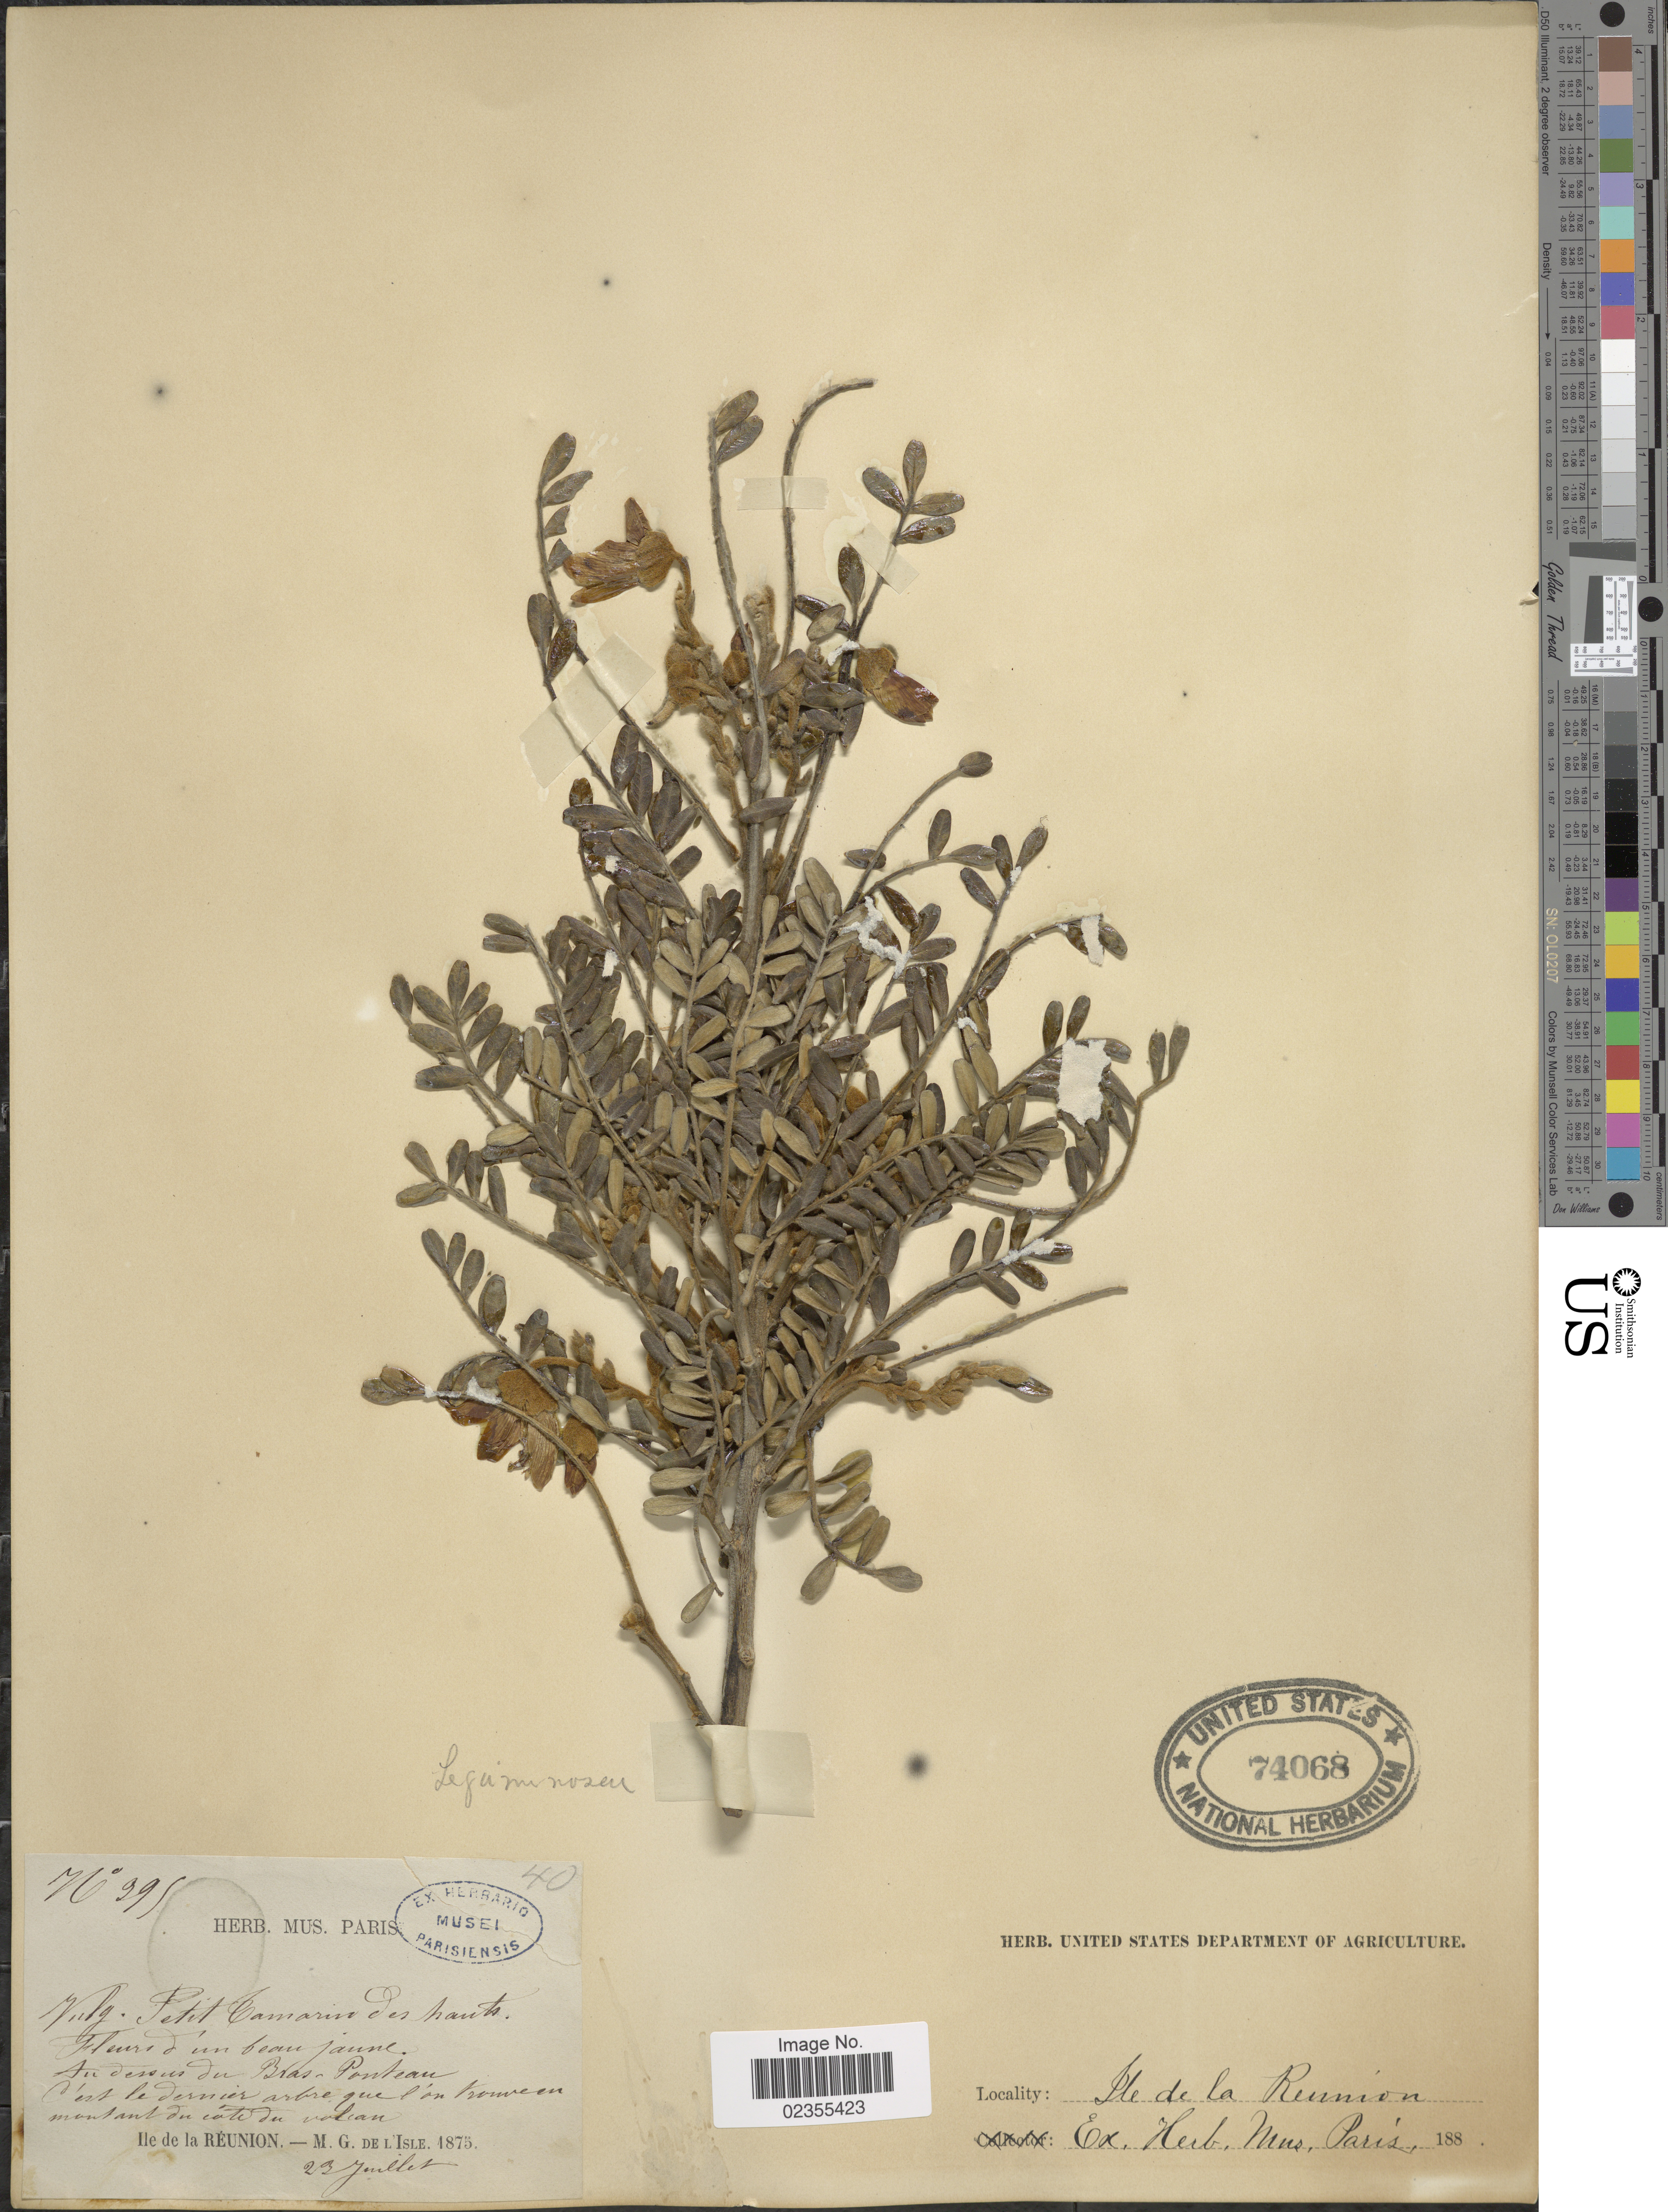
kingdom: Plantae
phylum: Tracheophyta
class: Magnoliopsida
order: Fabales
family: Fabaceae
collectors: M. L'Isle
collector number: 395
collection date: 1875-07-23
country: Reunion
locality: Ile de la Reunion, An dessus du Bras Ponteau d'est le dernier arbre que l'on [illegible text]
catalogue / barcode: US 74068